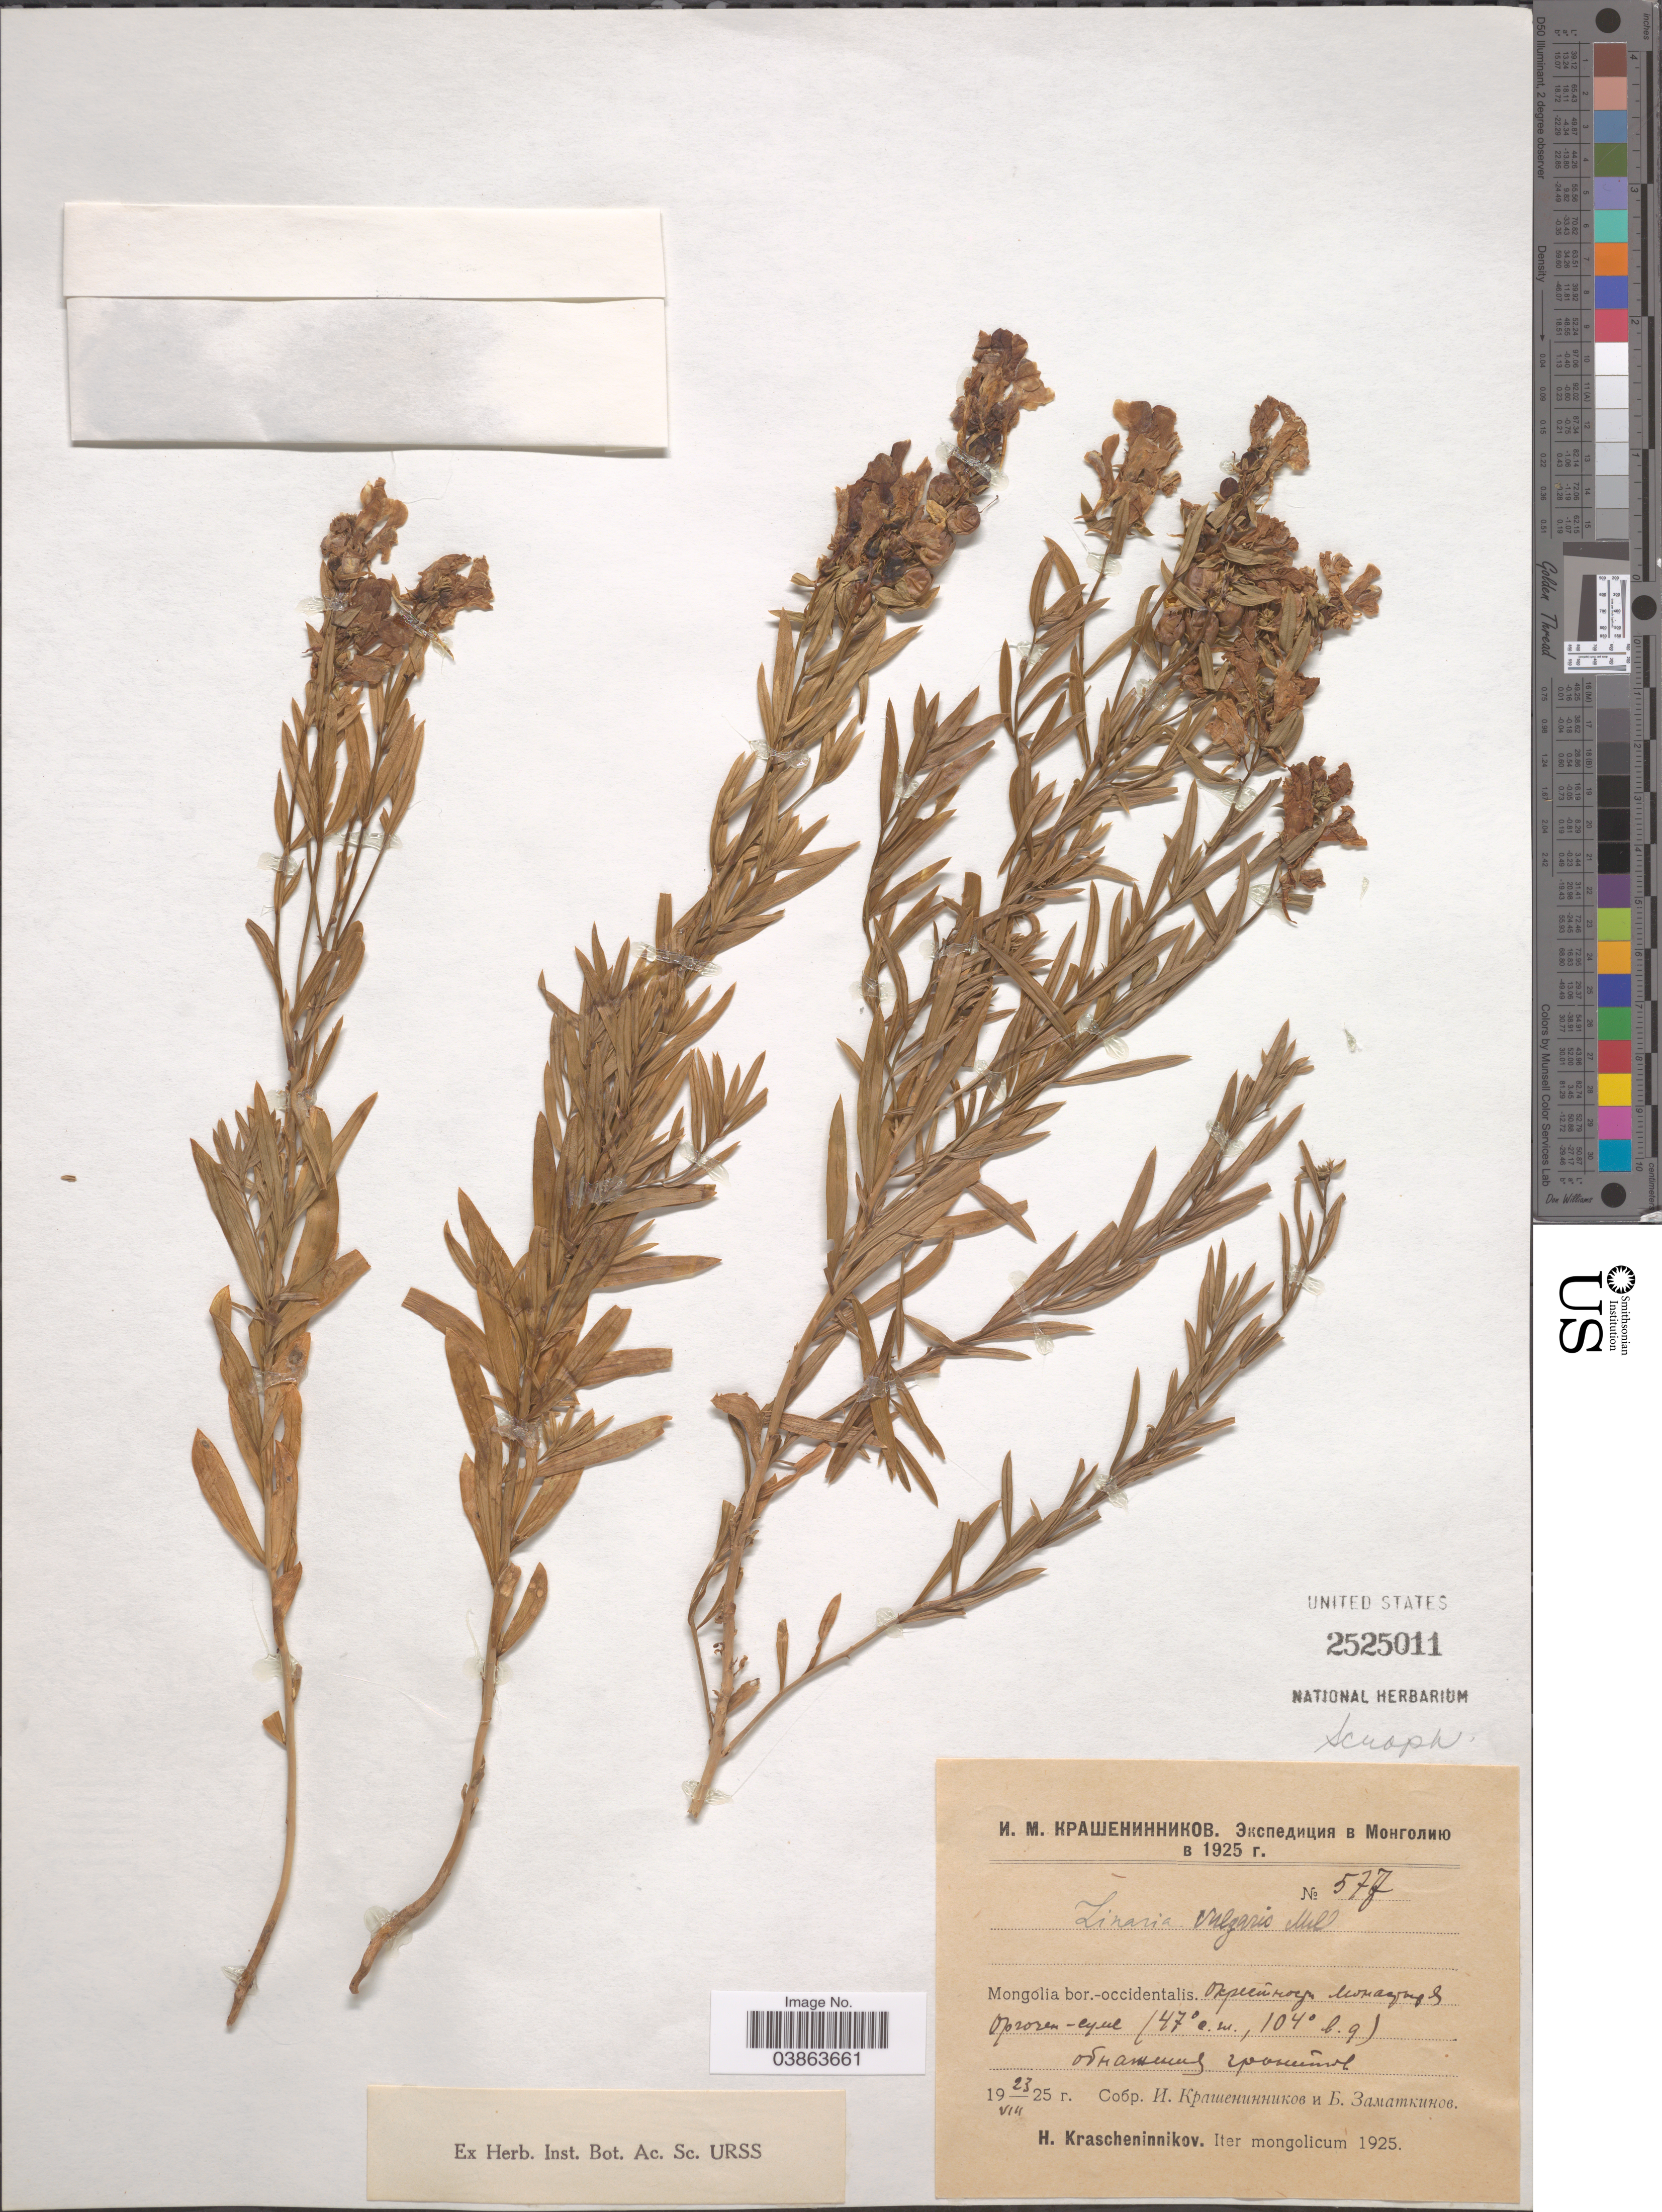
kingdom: Plantae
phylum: Tracheophyta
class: Magnoliopsida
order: Lamiales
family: Plantaginaceae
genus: Linaria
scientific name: Linaria vulgaris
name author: Mill.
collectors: H. Krascheninnikov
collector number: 577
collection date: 1925-08-23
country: Mongolia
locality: vicinity of Orgochen-Sume monastery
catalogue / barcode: US 2525011